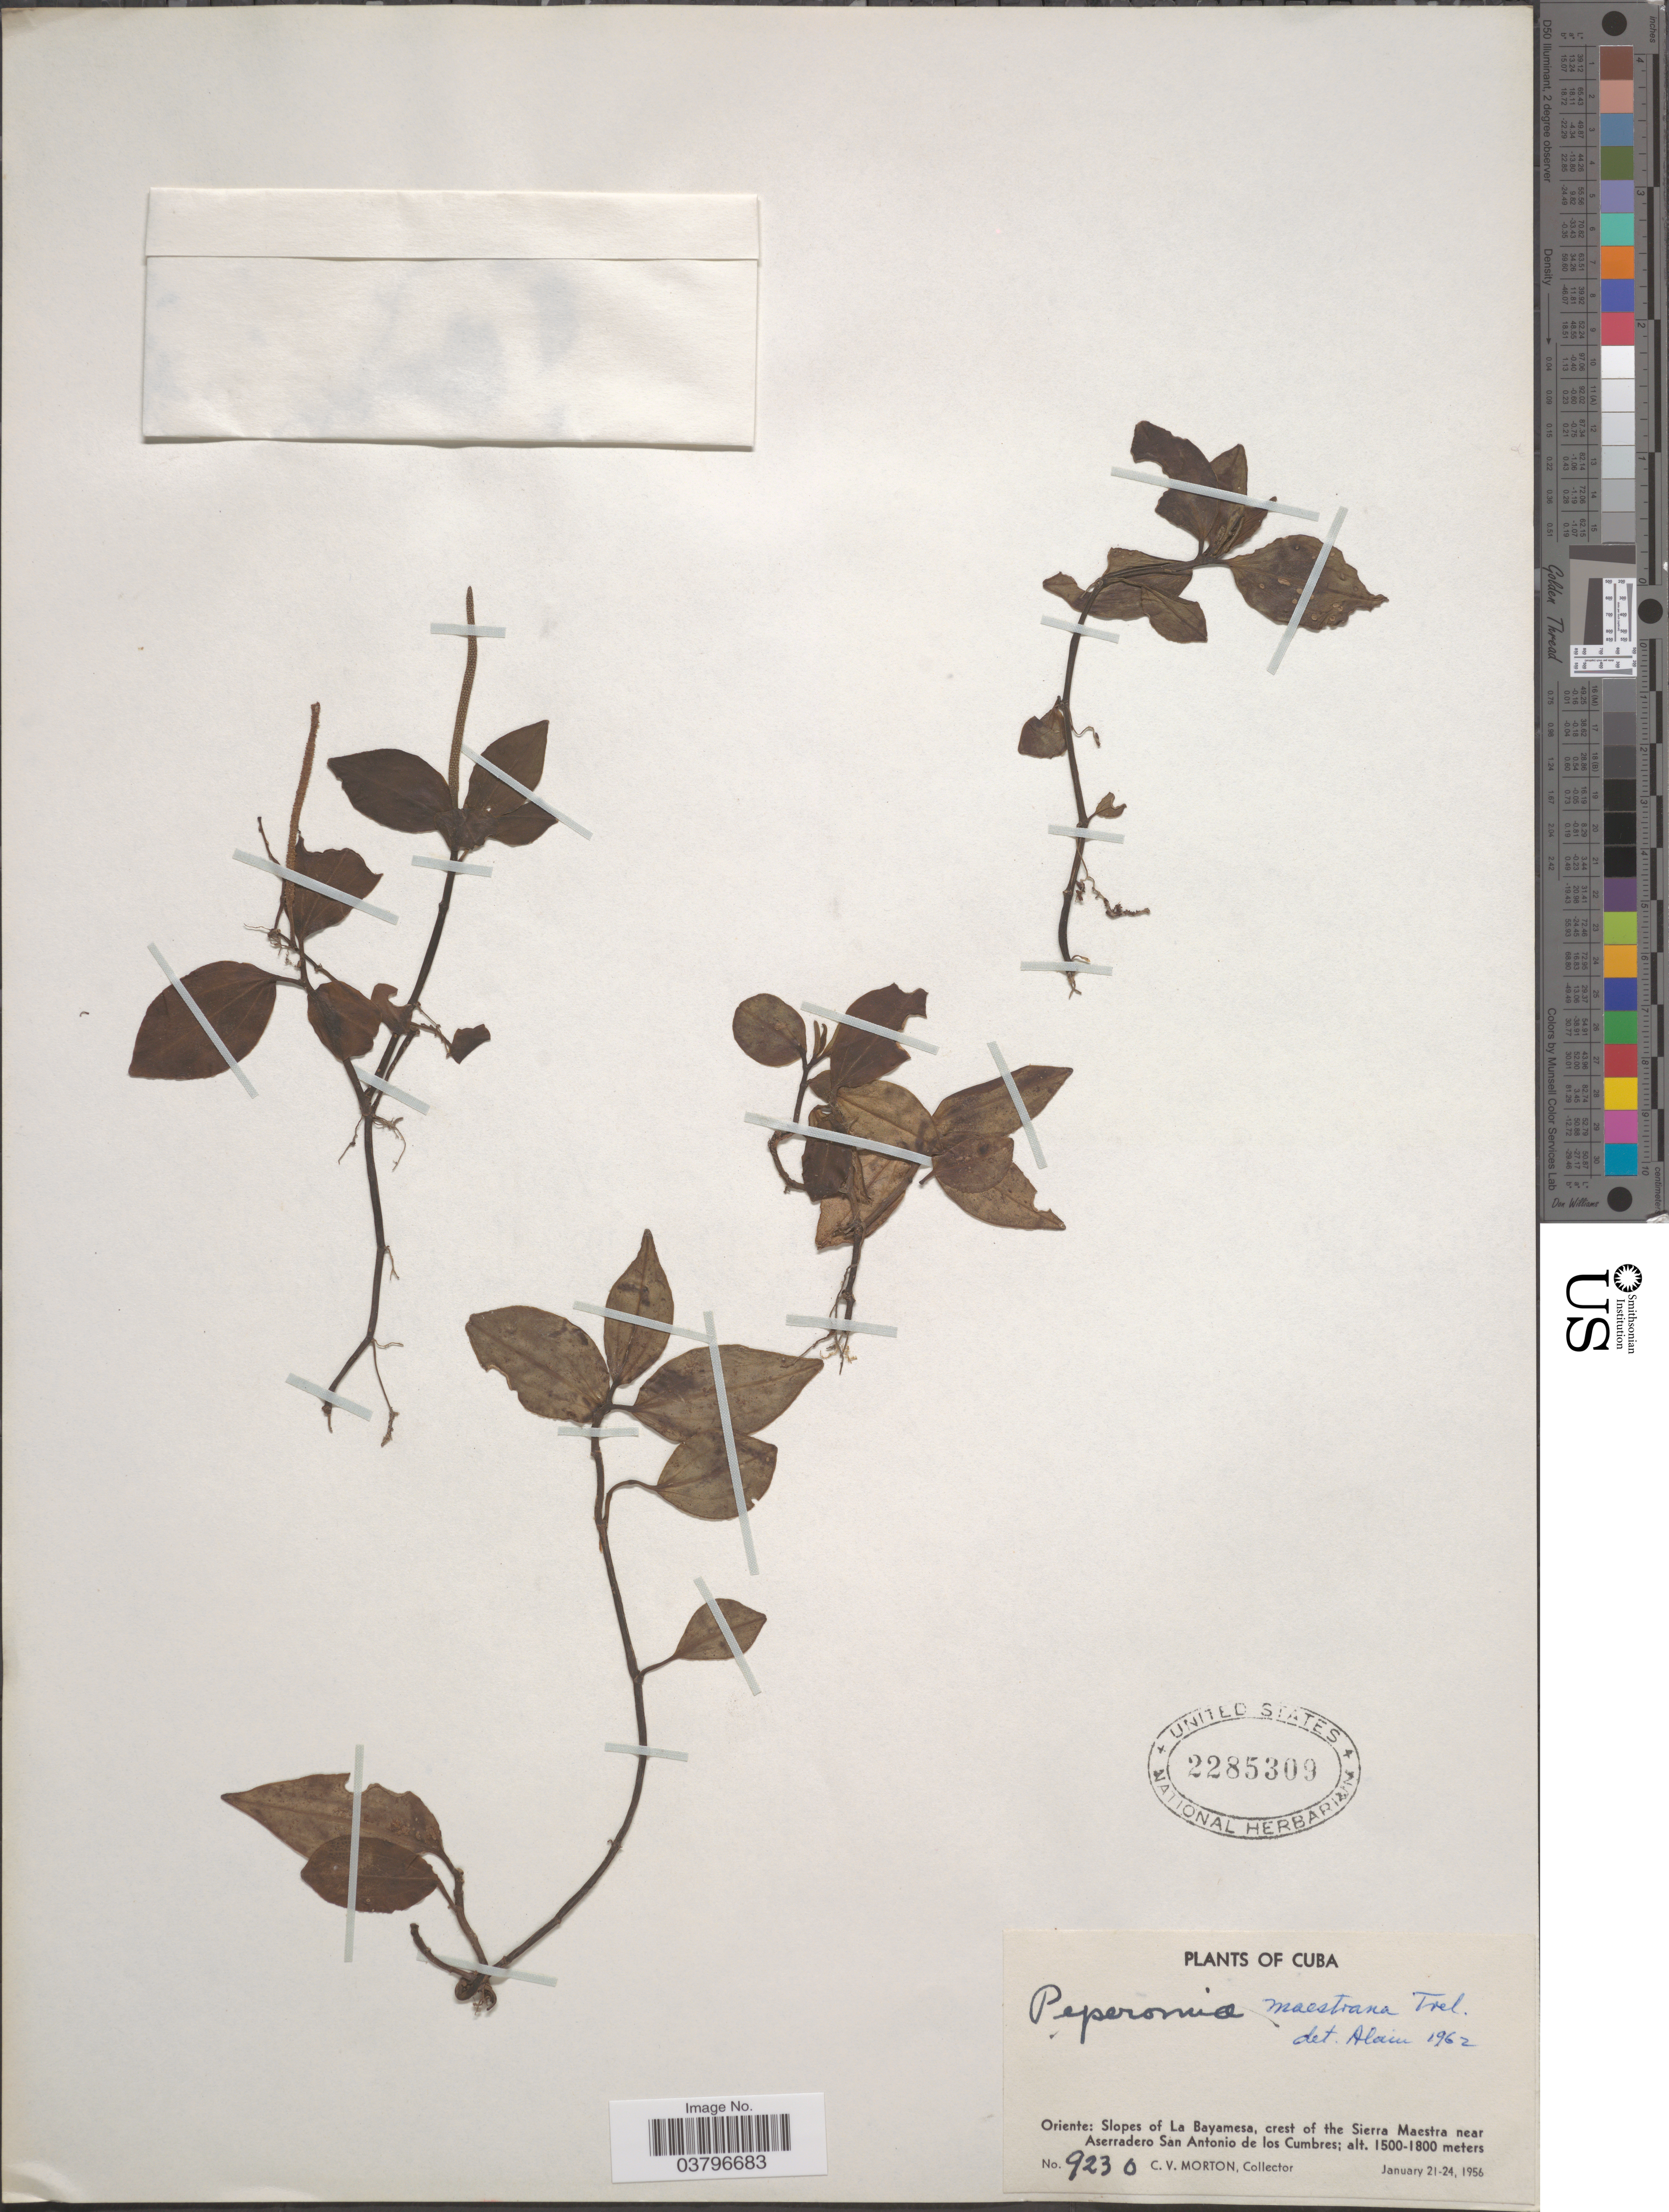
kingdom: Plantae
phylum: Tracheophyta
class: Magnoliopsida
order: Piperales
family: Piperaceae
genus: Peperomia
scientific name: Peperomia maestrana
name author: Trel.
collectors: C. V. Morton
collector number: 9230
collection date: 1956-01-21/1956-01-24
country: Cuba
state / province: Oriente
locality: Slopes of La Bayamesa, crest of the Sierra Maestra near Aserradero San Antonio de los Cumbres.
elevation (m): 1500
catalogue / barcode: US 2285309